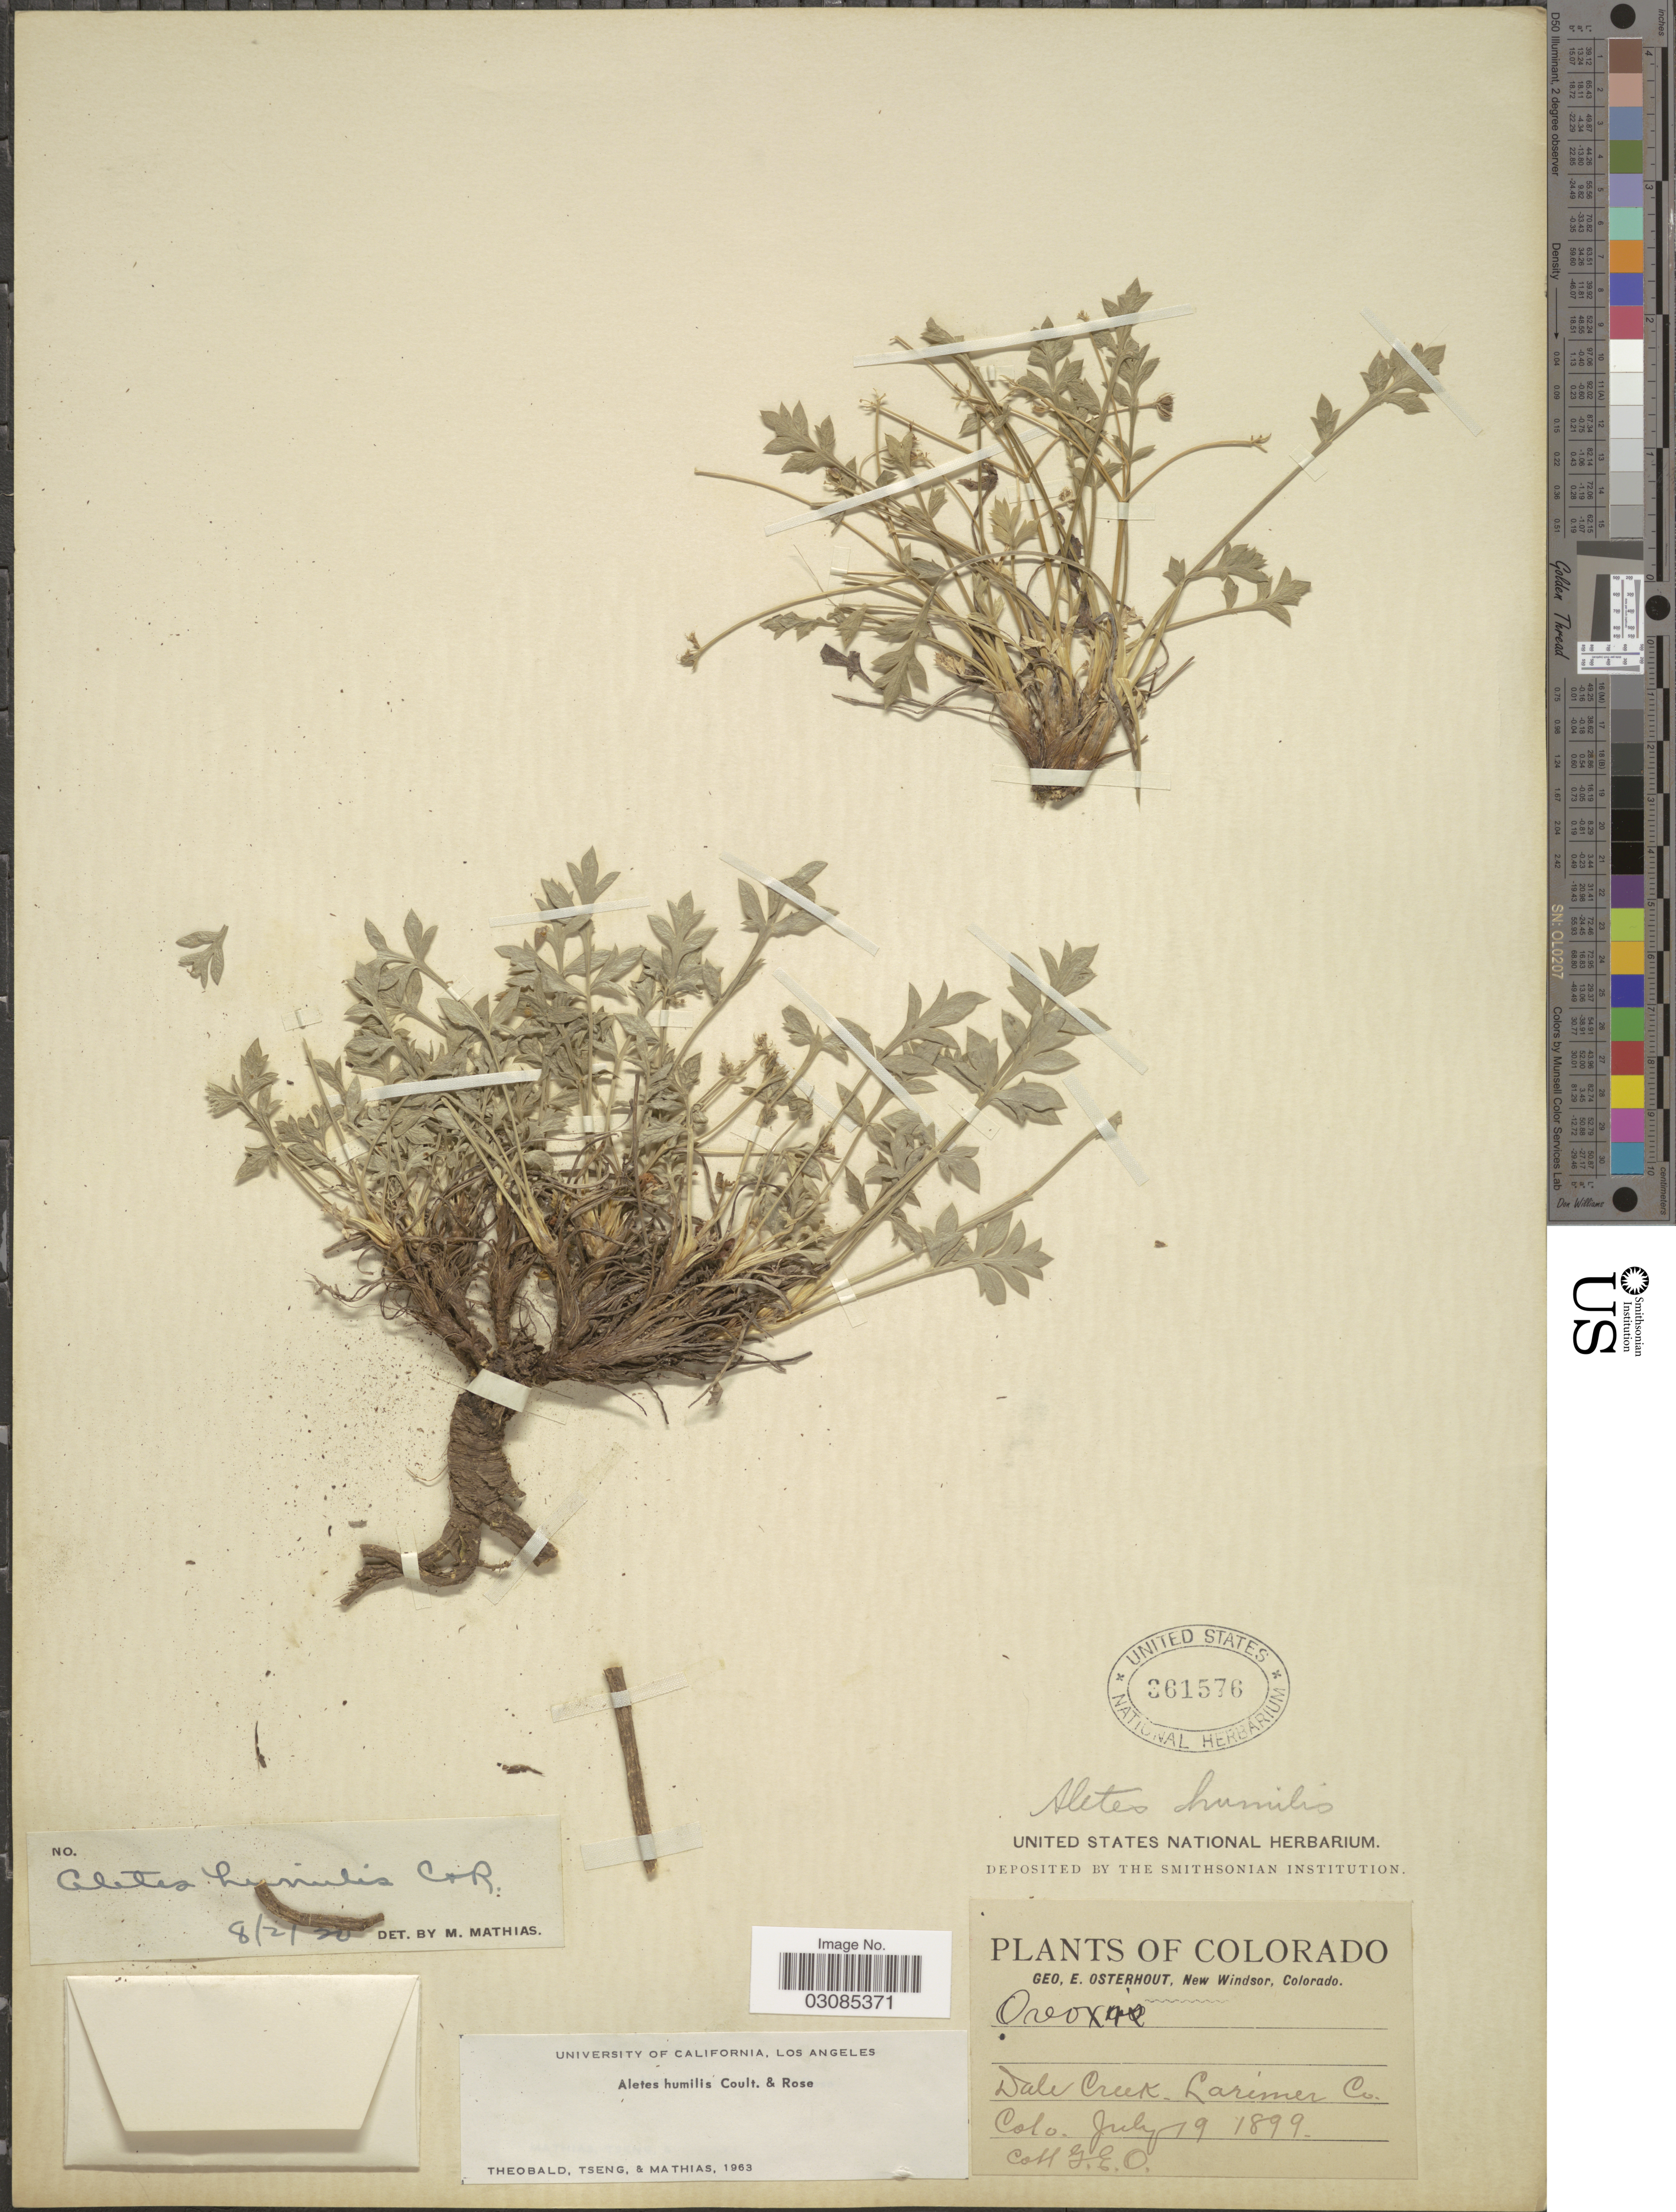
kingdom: Plantae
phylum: Tracheophyta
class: Magnoliopsida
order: Apiales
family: Apiaceae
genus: Aletes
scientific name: Aletes humilis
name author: J.M. Coult. & Rose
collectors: G. Osterhout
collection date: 1899-07-19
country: United States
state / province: Colorado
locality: Dale Creek. Larimer Co.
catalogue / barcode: US 361576